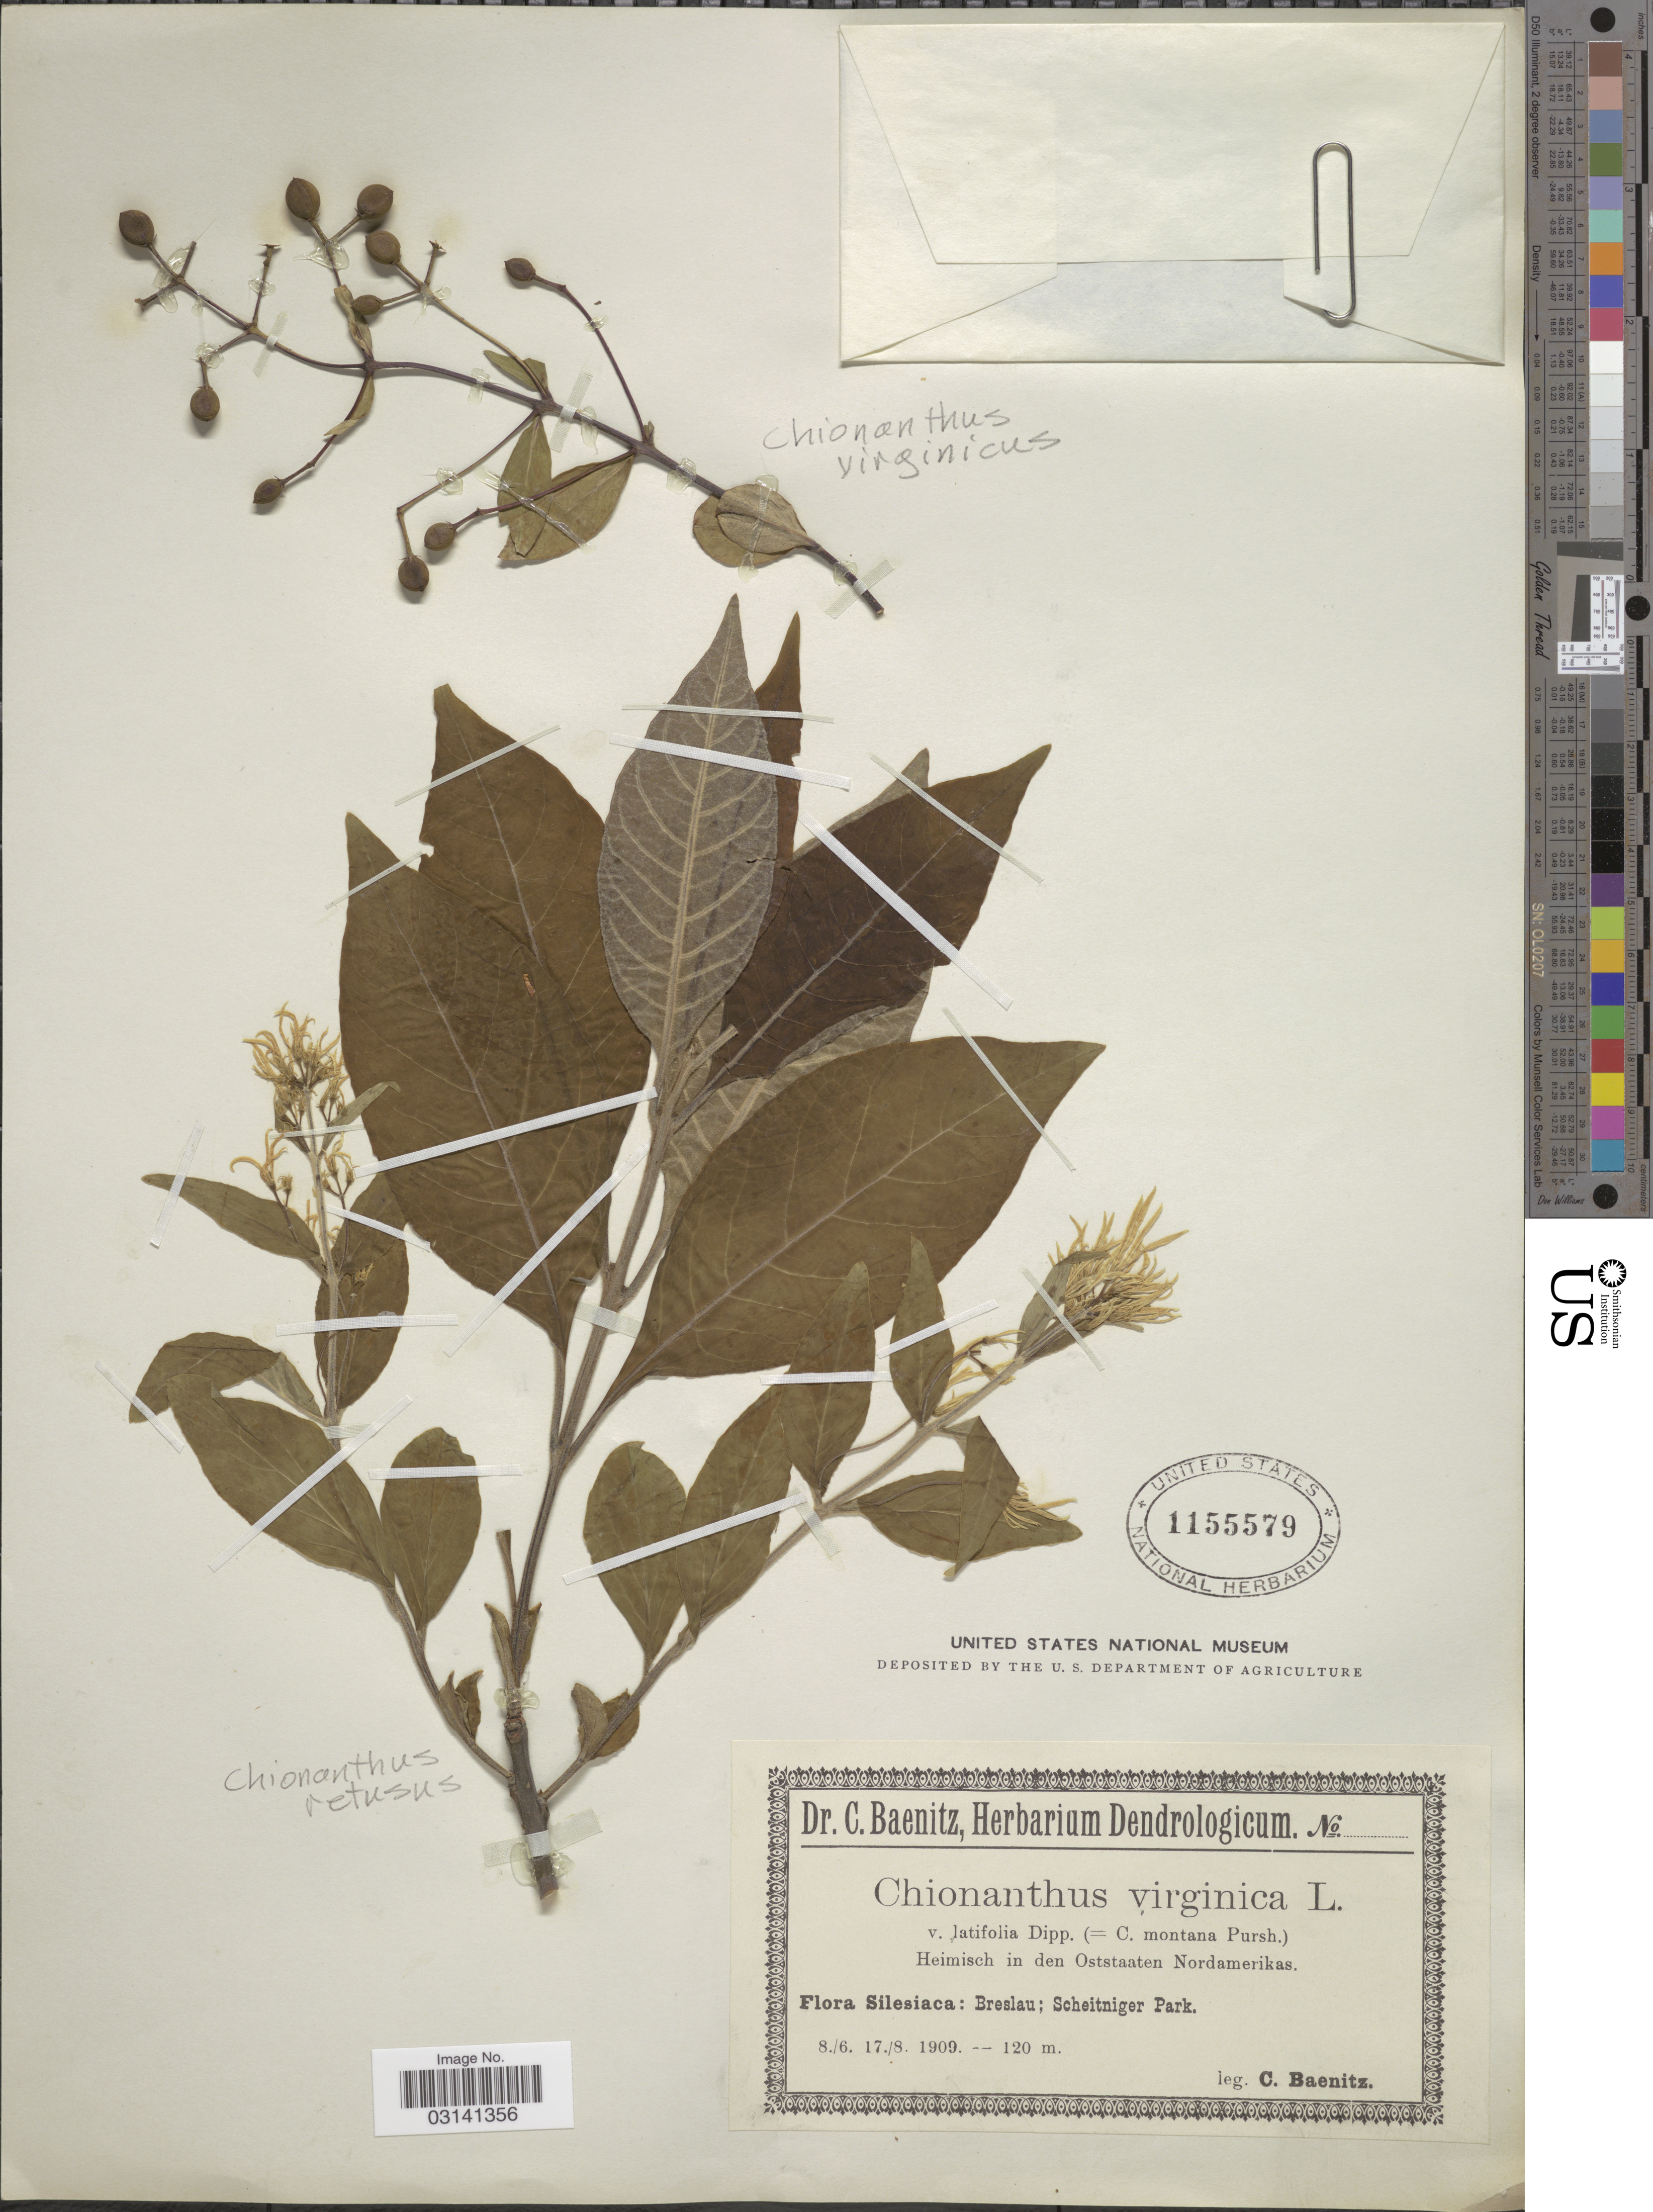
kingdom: Plantae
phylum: Tracheophyta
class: Magnoliopsida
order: Lamiales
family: Oleaceae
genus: Chionanthus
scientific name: Chionanthus retusus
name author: Lindl. & Paxton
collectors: C. G. Baenitz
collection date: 1909-06-08/1909-08-17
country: Poland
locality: Silesiaca: Breslau; Scheitniger Park.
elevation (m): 120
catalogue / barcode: US 1155579